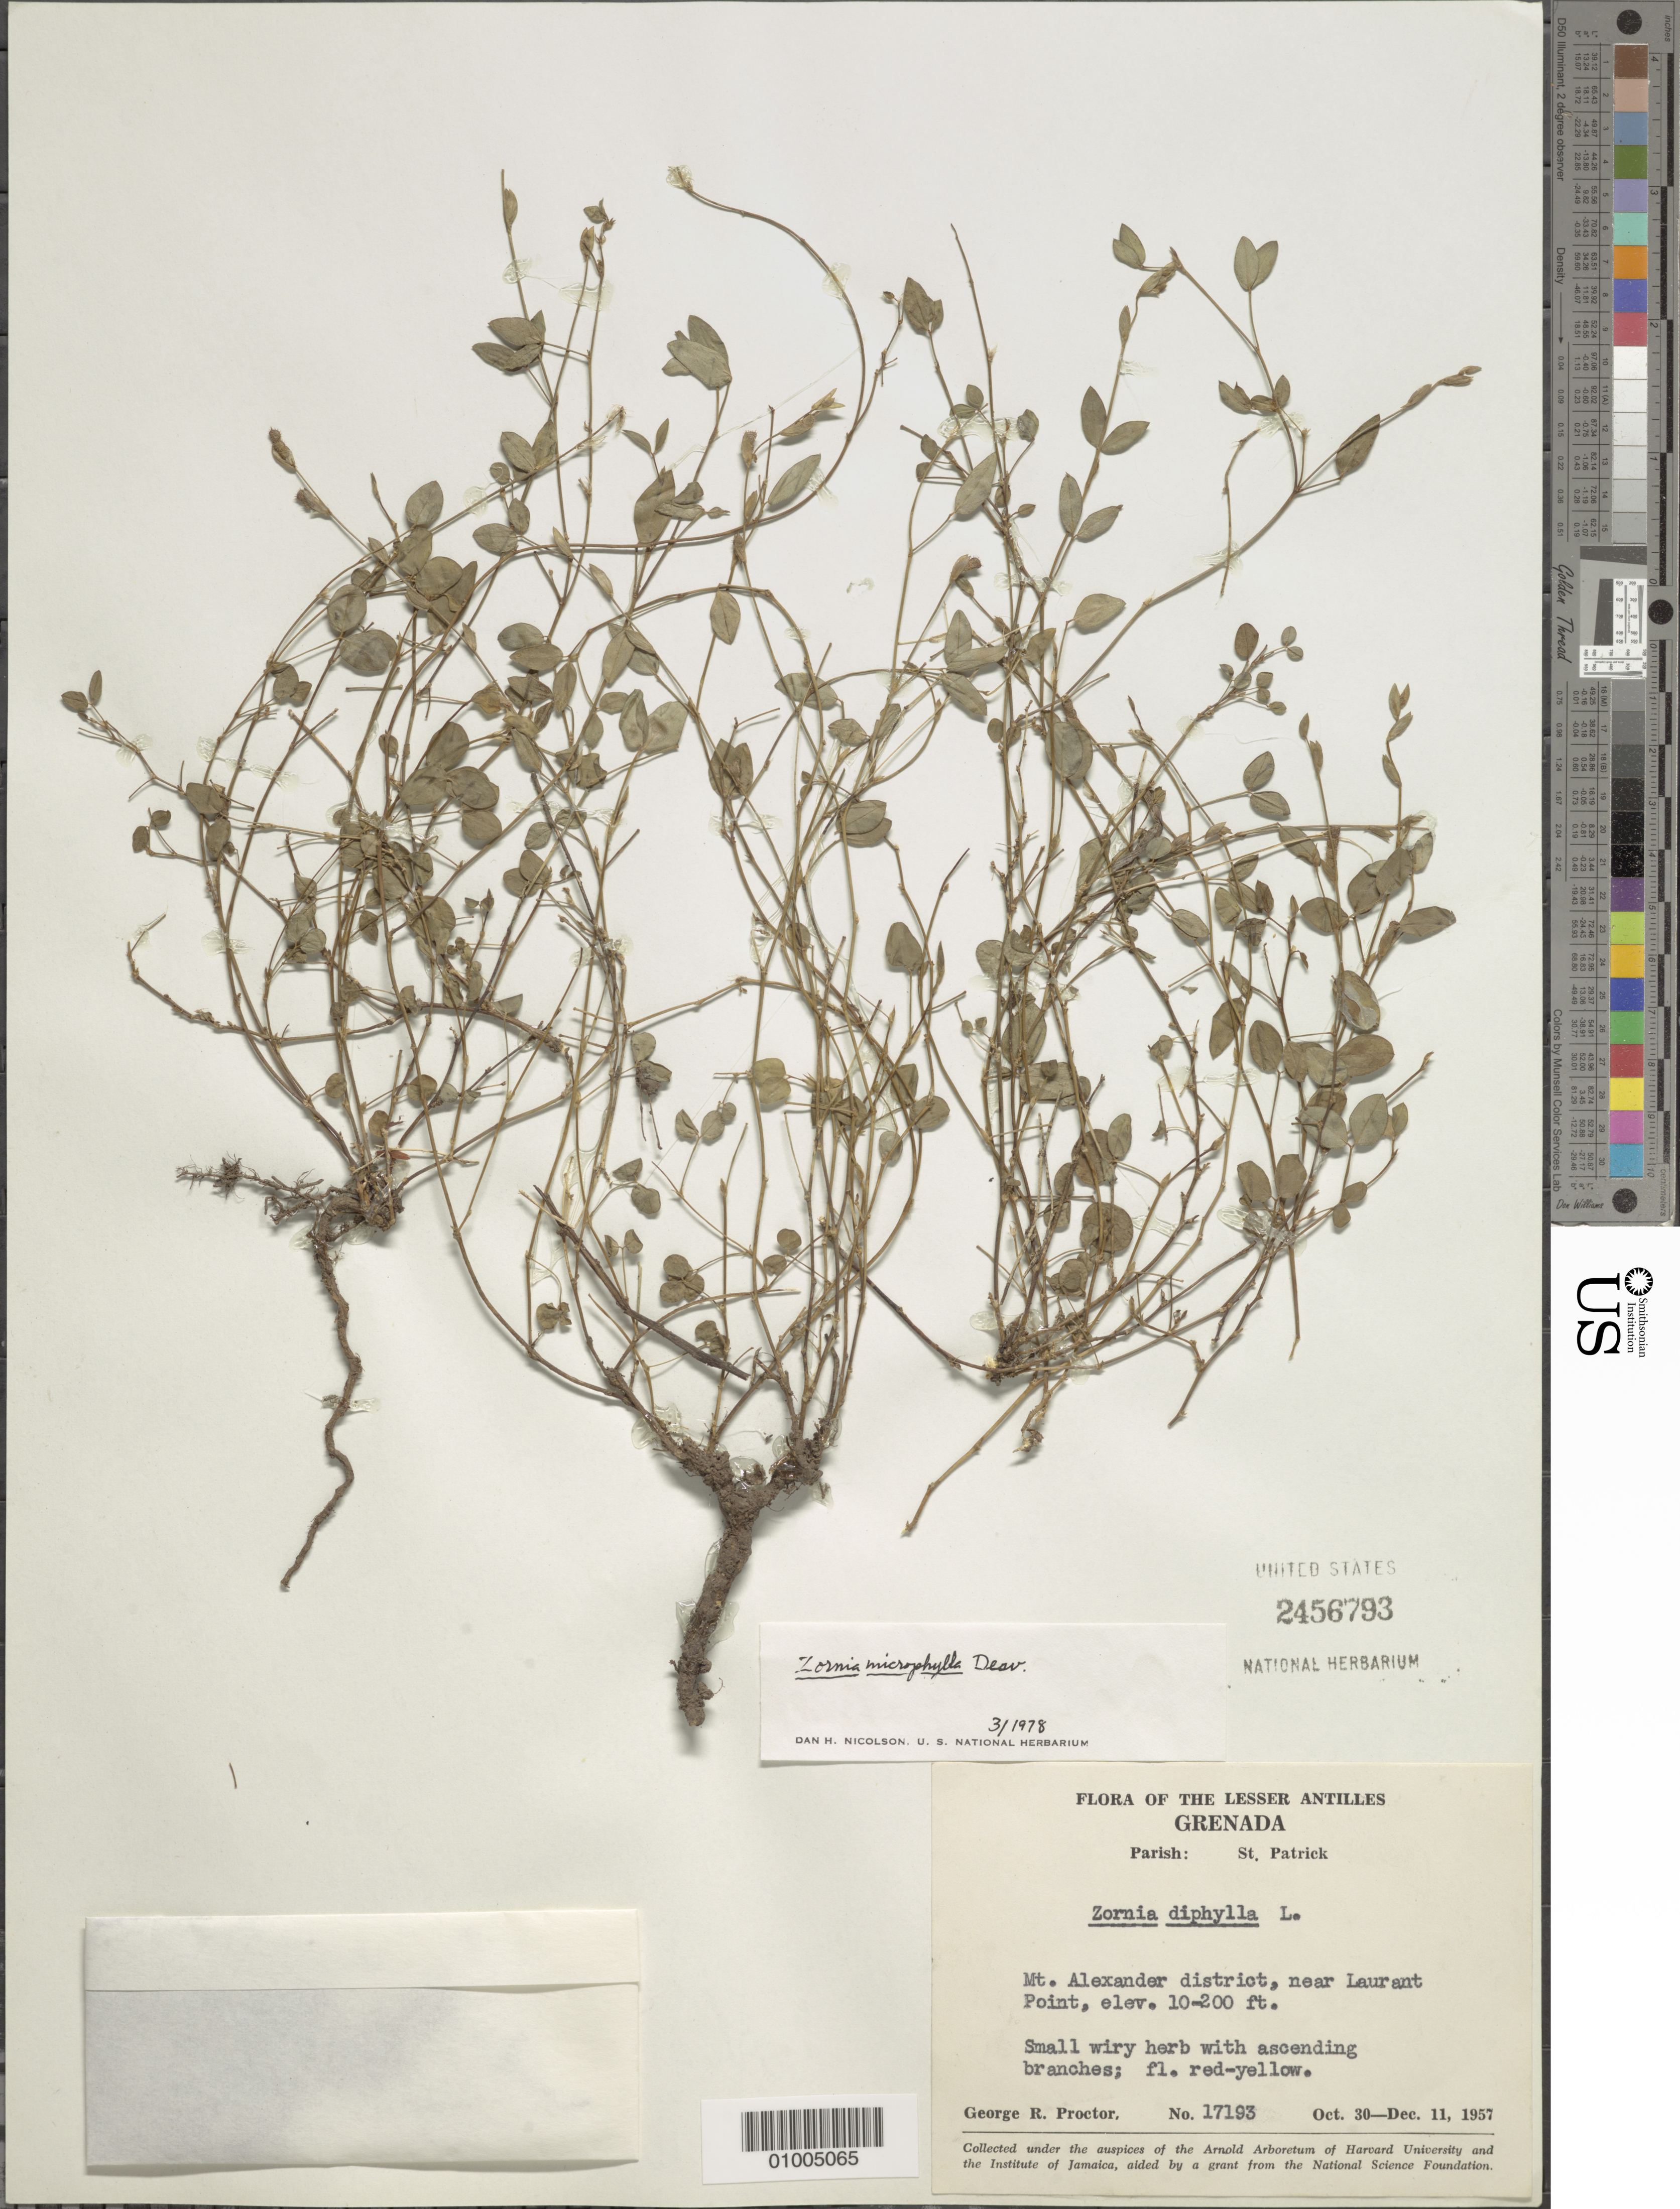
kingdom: Plantae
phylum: Tracheophyta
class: Magnoliopsida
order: Fabales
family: Fabaceae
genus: Zornia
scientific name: Zornia microphylla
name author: Desv.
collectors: G. R. Proctor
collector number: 17193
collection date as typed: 30 Oct 1957 to 11 Dec 1957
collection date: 1957-10-30/1957-12-11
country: Grenada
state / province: Saint Patrick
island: Grenada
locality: Mt. Alexander district, near Laurant Point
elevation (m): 3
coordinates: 0 N, 0 E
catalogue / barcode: US 2456793